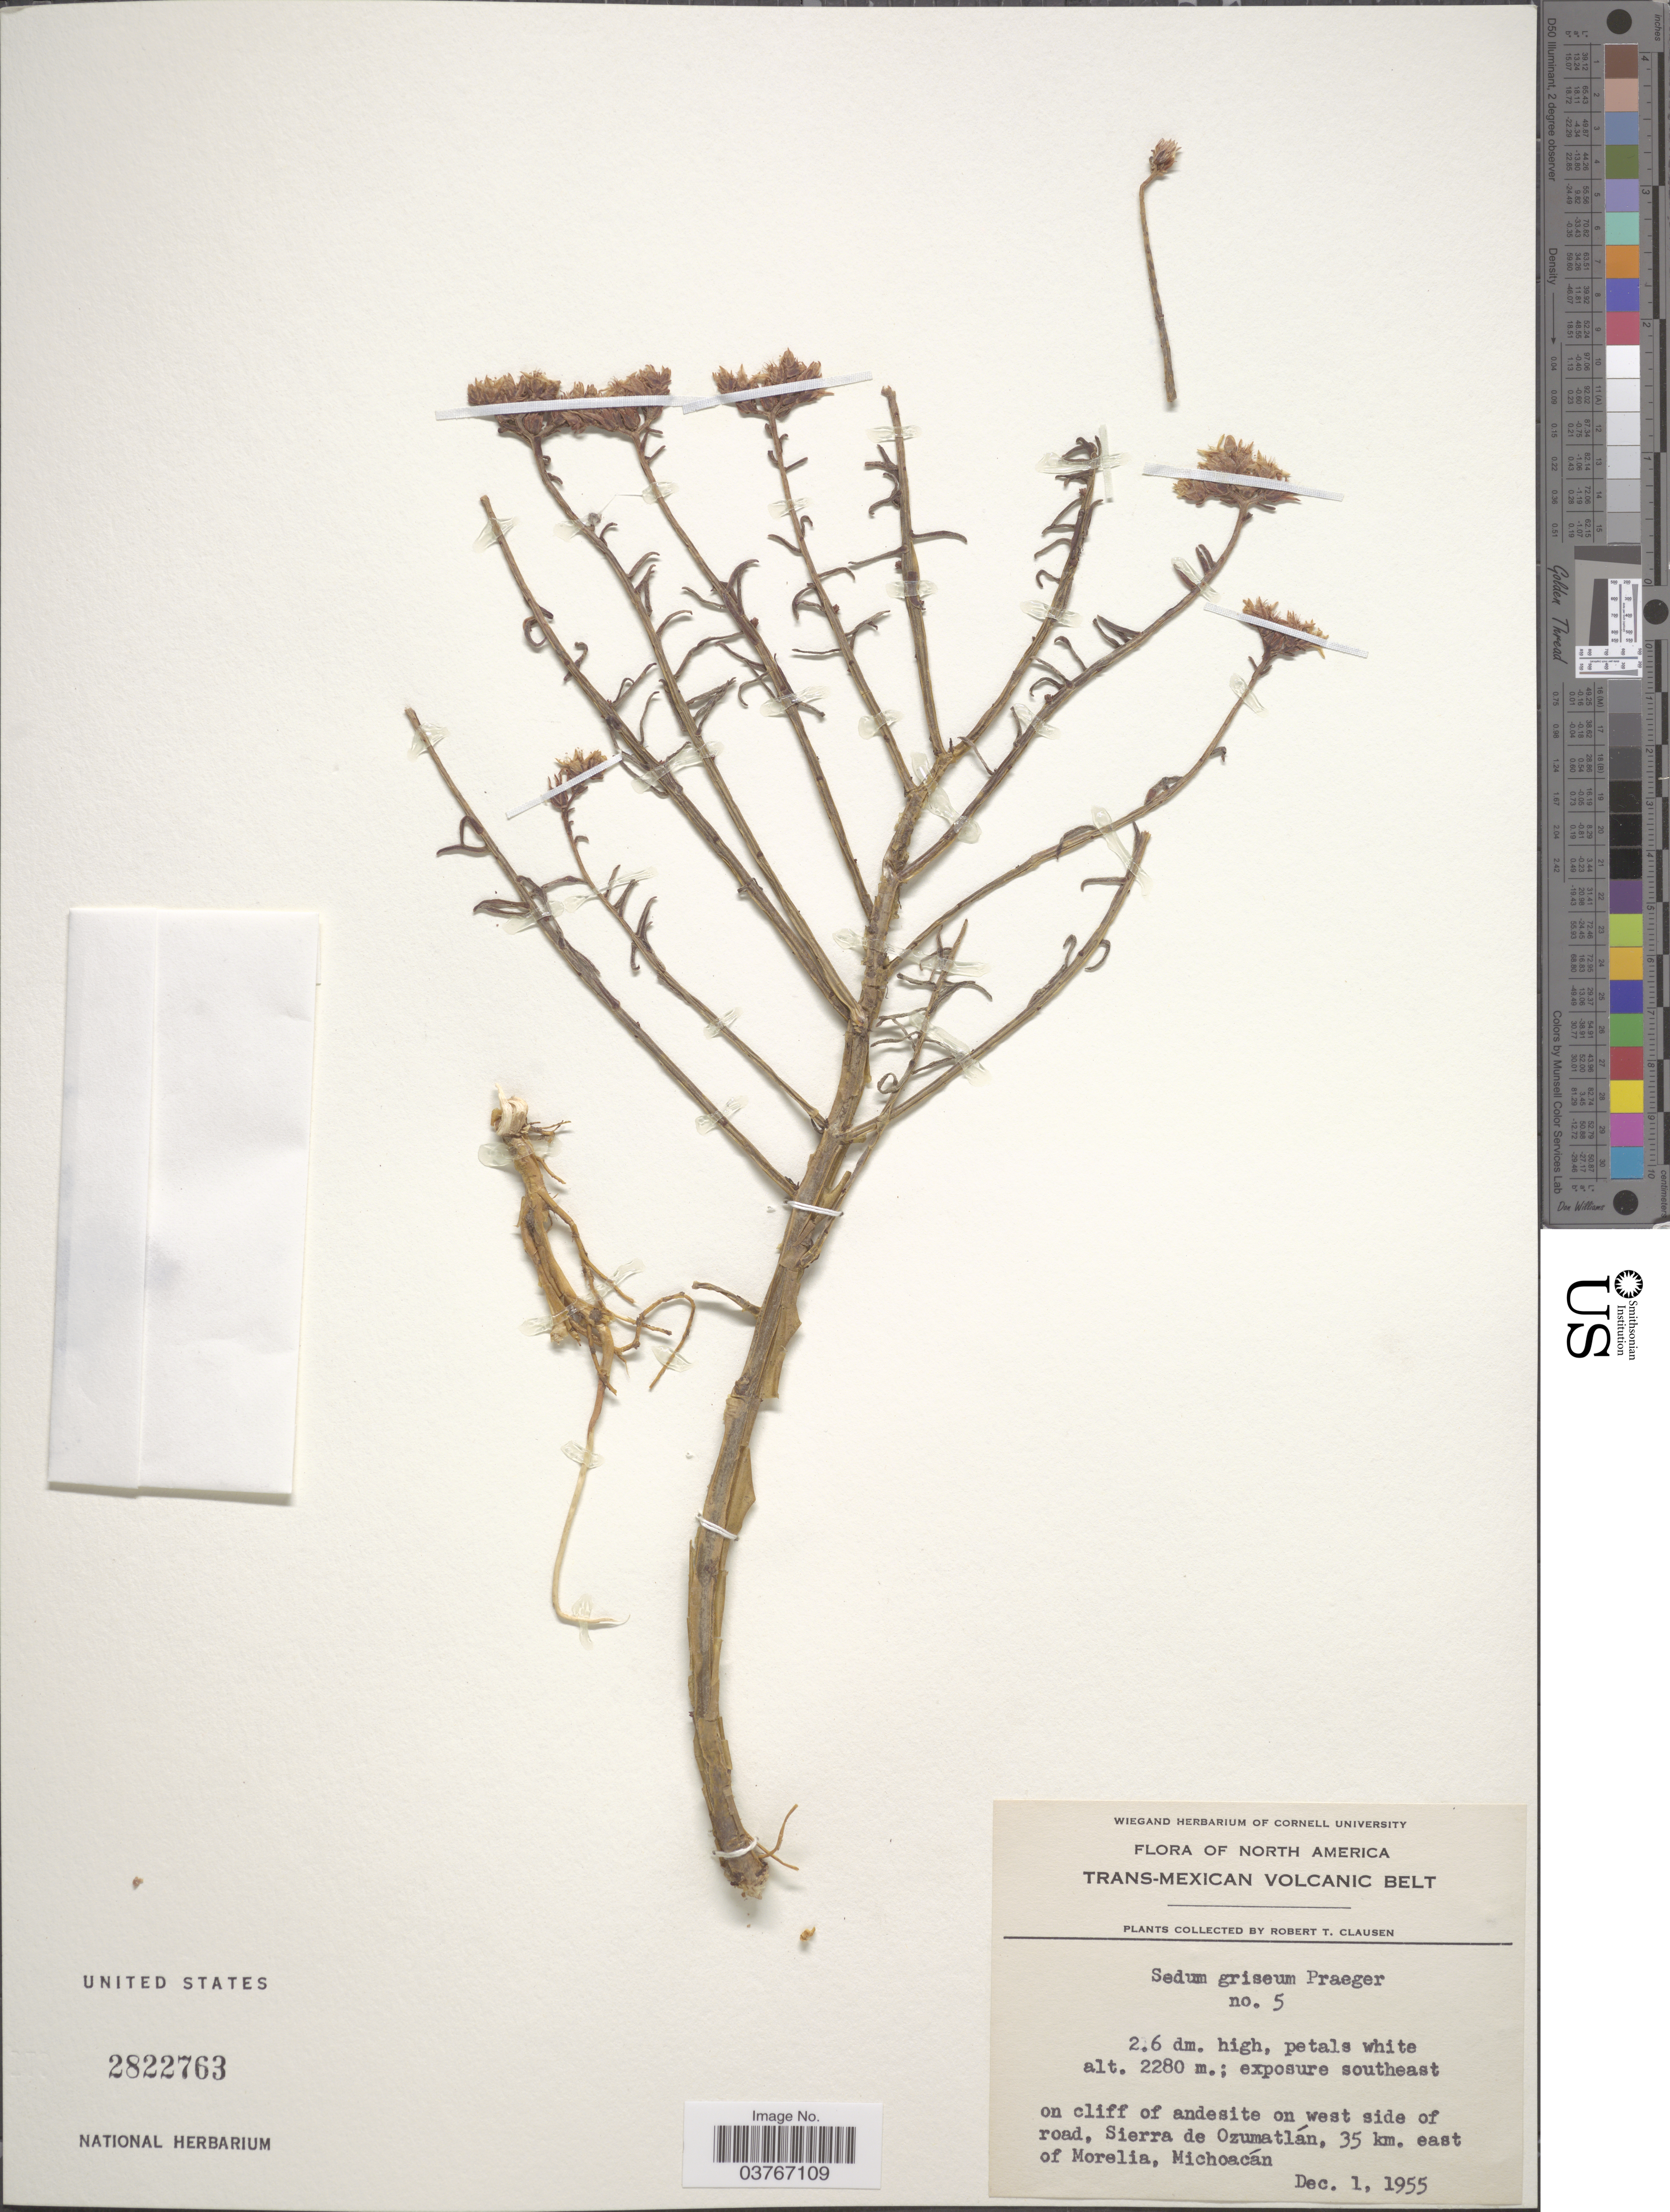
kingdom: Plantae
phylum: Tracheophyta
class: Magnoliopsida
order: Saxifragales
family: Crassulaceae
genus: Sedum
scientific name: Sedum griseum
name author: Praeger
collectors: R. T. Clausen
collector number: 5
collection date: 1955-12-01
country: Mexico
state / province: Michoacán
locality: Trans-Mexican Volcanic Belt. On cliff on andesite on west side of road, Sierra de Ozumatlán, 35 km. east of Morelia.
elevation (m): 2280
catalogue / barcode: US 2822763